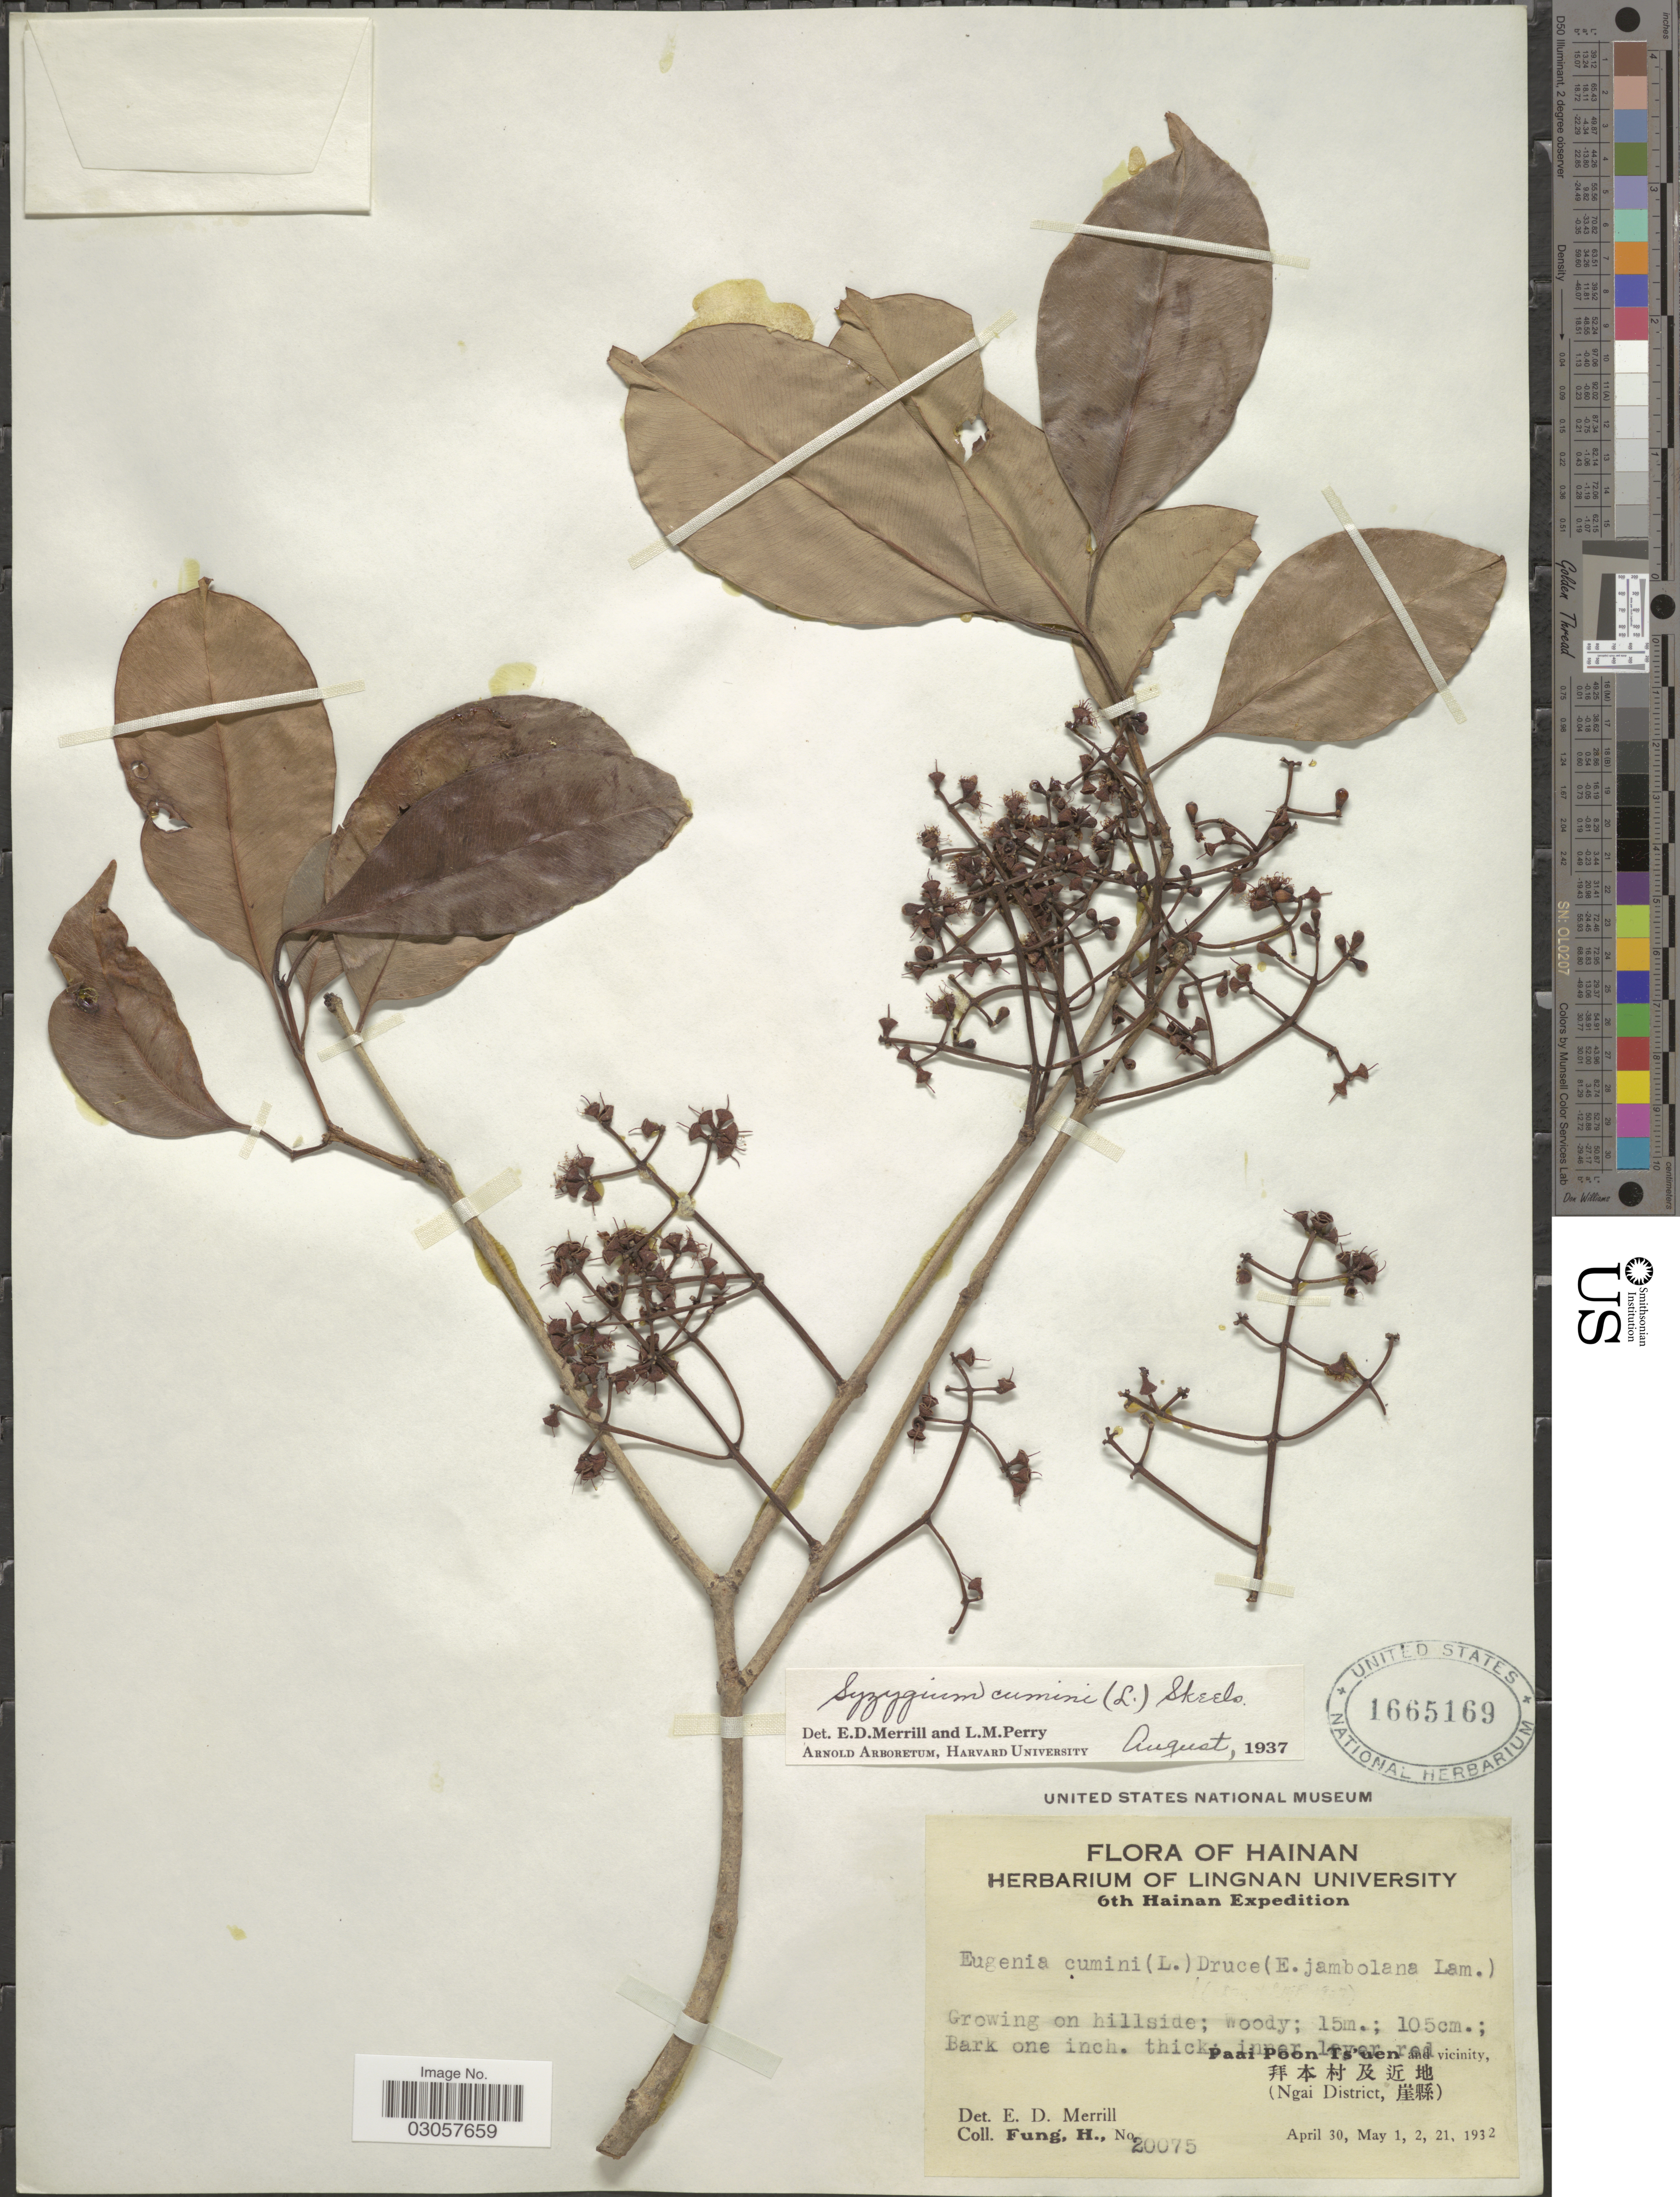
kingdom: Plantae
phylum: Tracheophyta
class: Magnoliopsida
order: Myrtales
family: Myrtaceae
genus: Syzygium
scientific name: Syzygium cumini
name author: (L.) Skeels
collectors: H. Fung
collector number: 20075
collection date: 1932-04-30/1932-05-21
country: China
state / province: Hainan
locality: Ngai District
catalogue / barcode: US 1665169